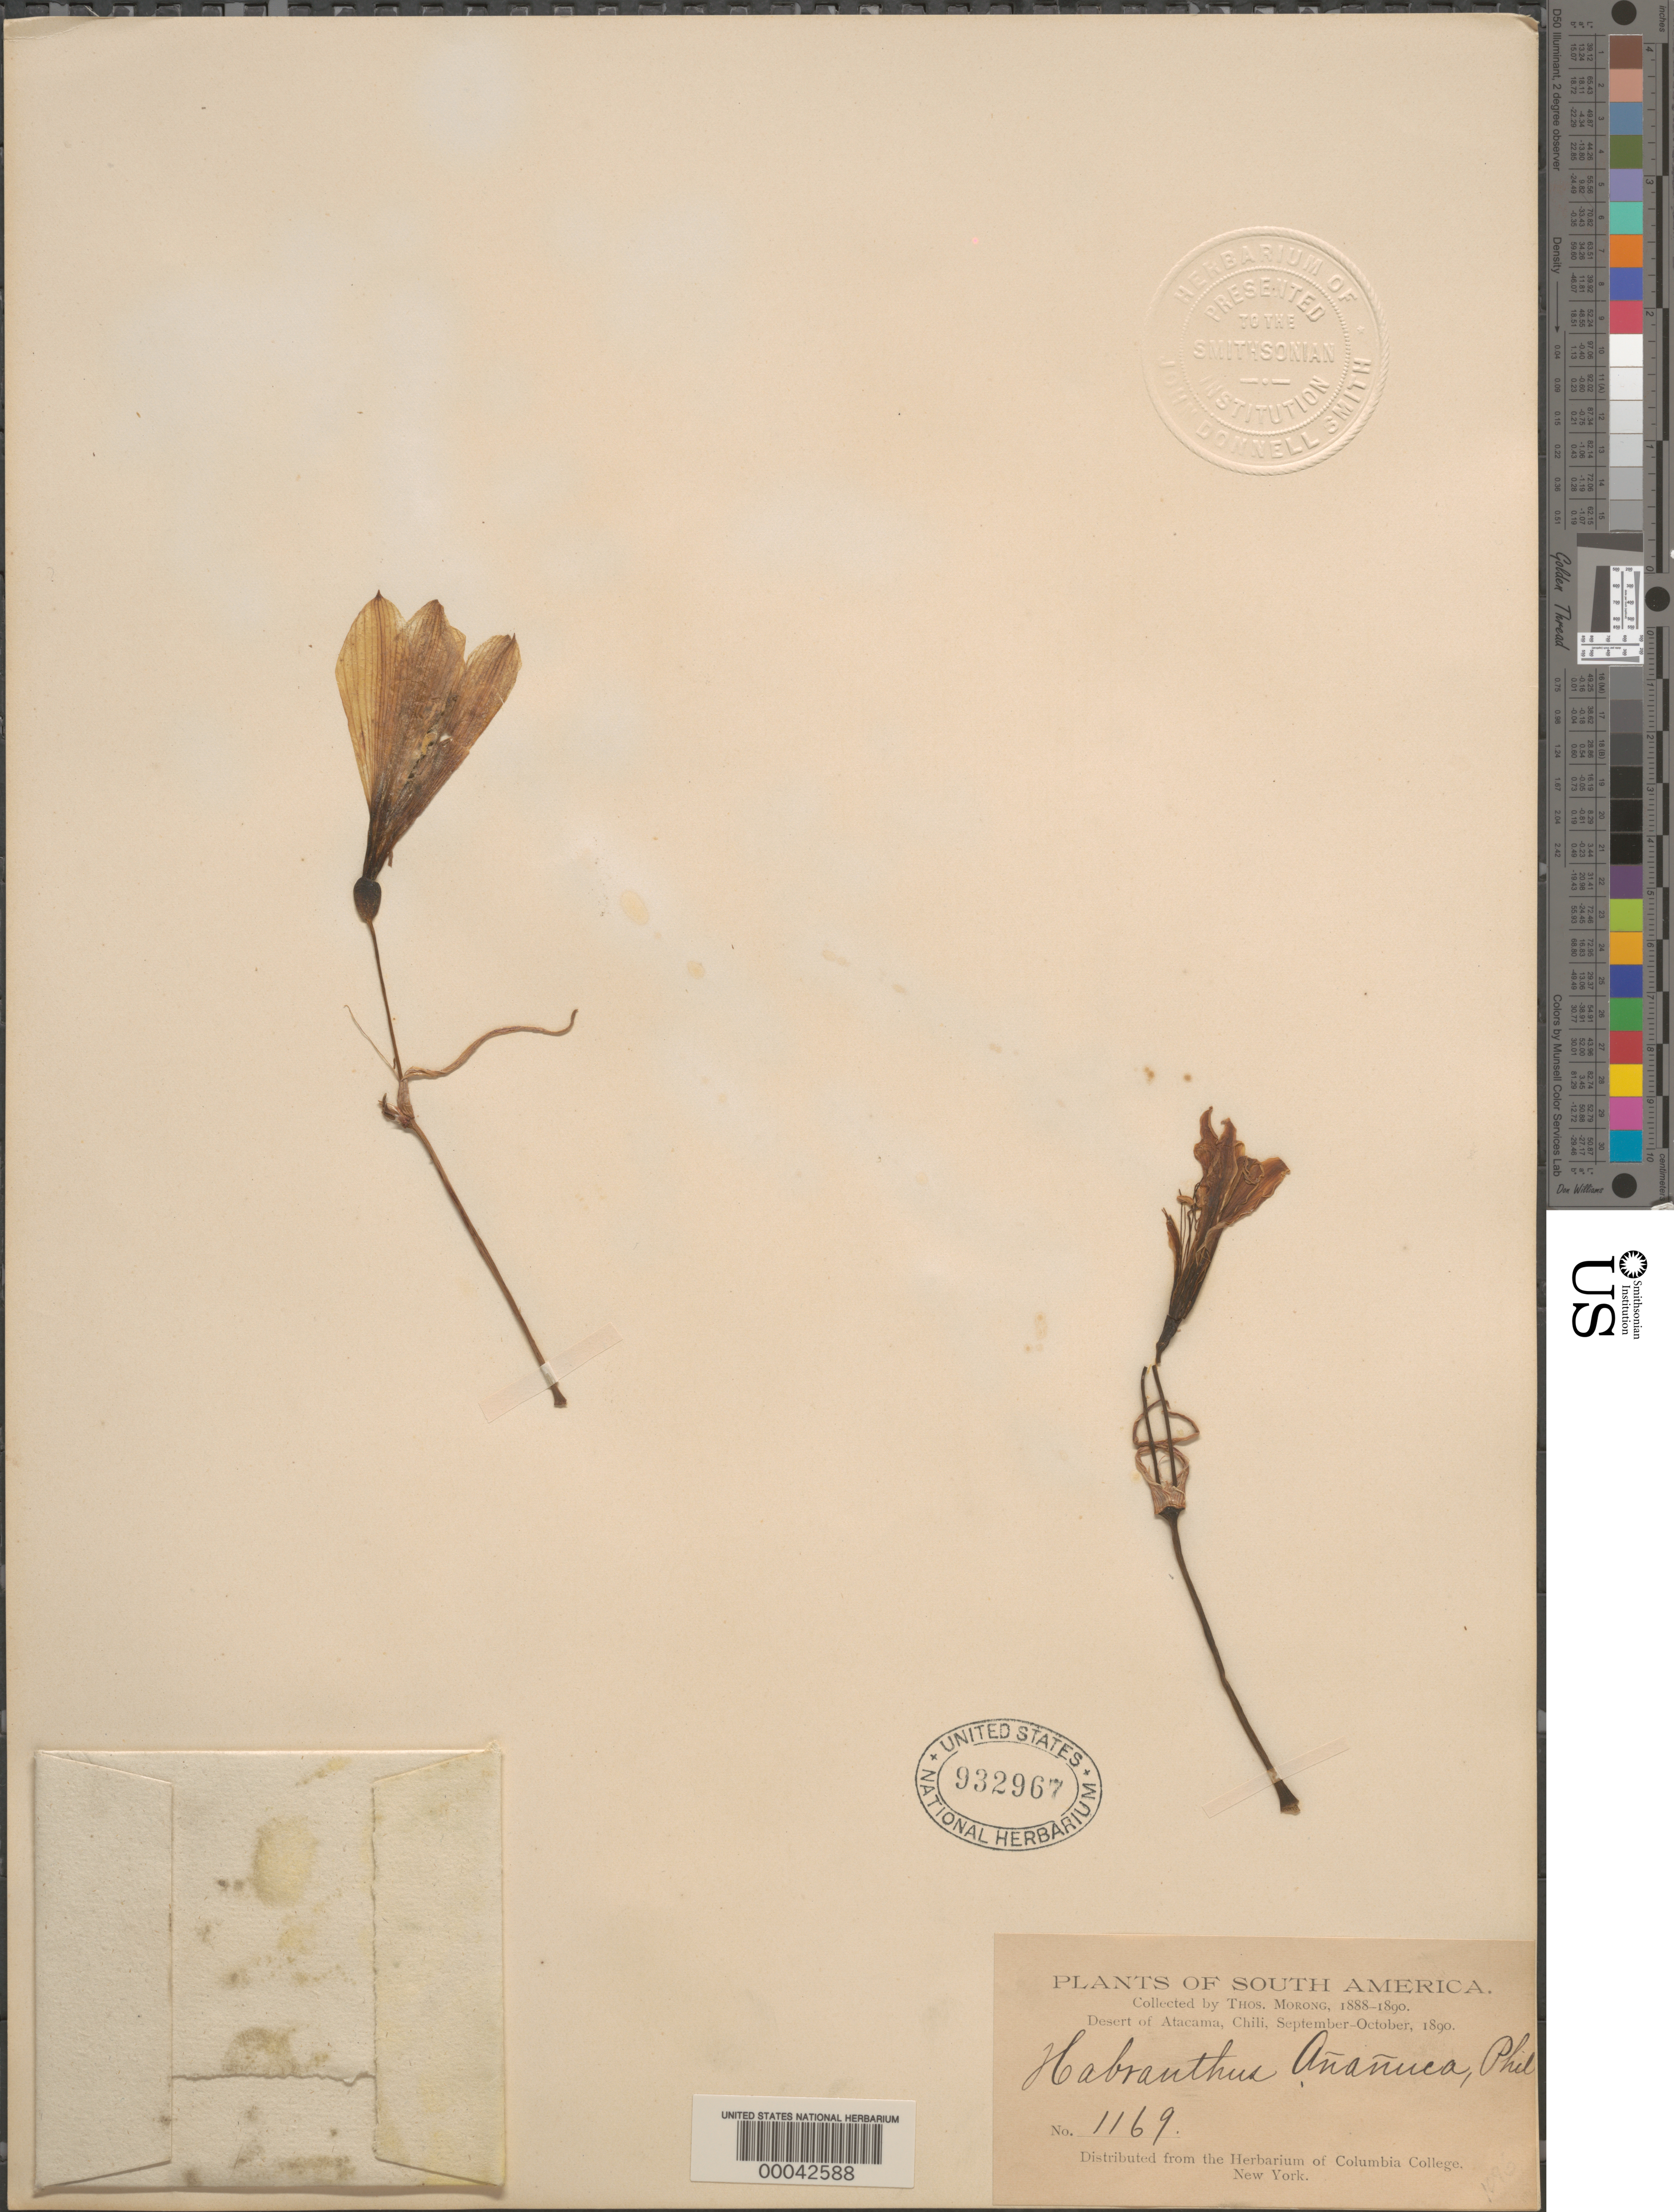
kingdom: Plantae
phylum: Tracheophyta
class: Liliopsida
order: Asparagales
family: Amaryllidaceae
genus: Hippeastrum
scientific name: Hippeastrum ananuca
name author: Phil.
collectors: T. Morong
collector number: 1169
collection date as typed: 1890 to -- -- 1890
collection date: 1890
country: Chile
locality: Desert of atacama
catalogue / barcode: US 932967